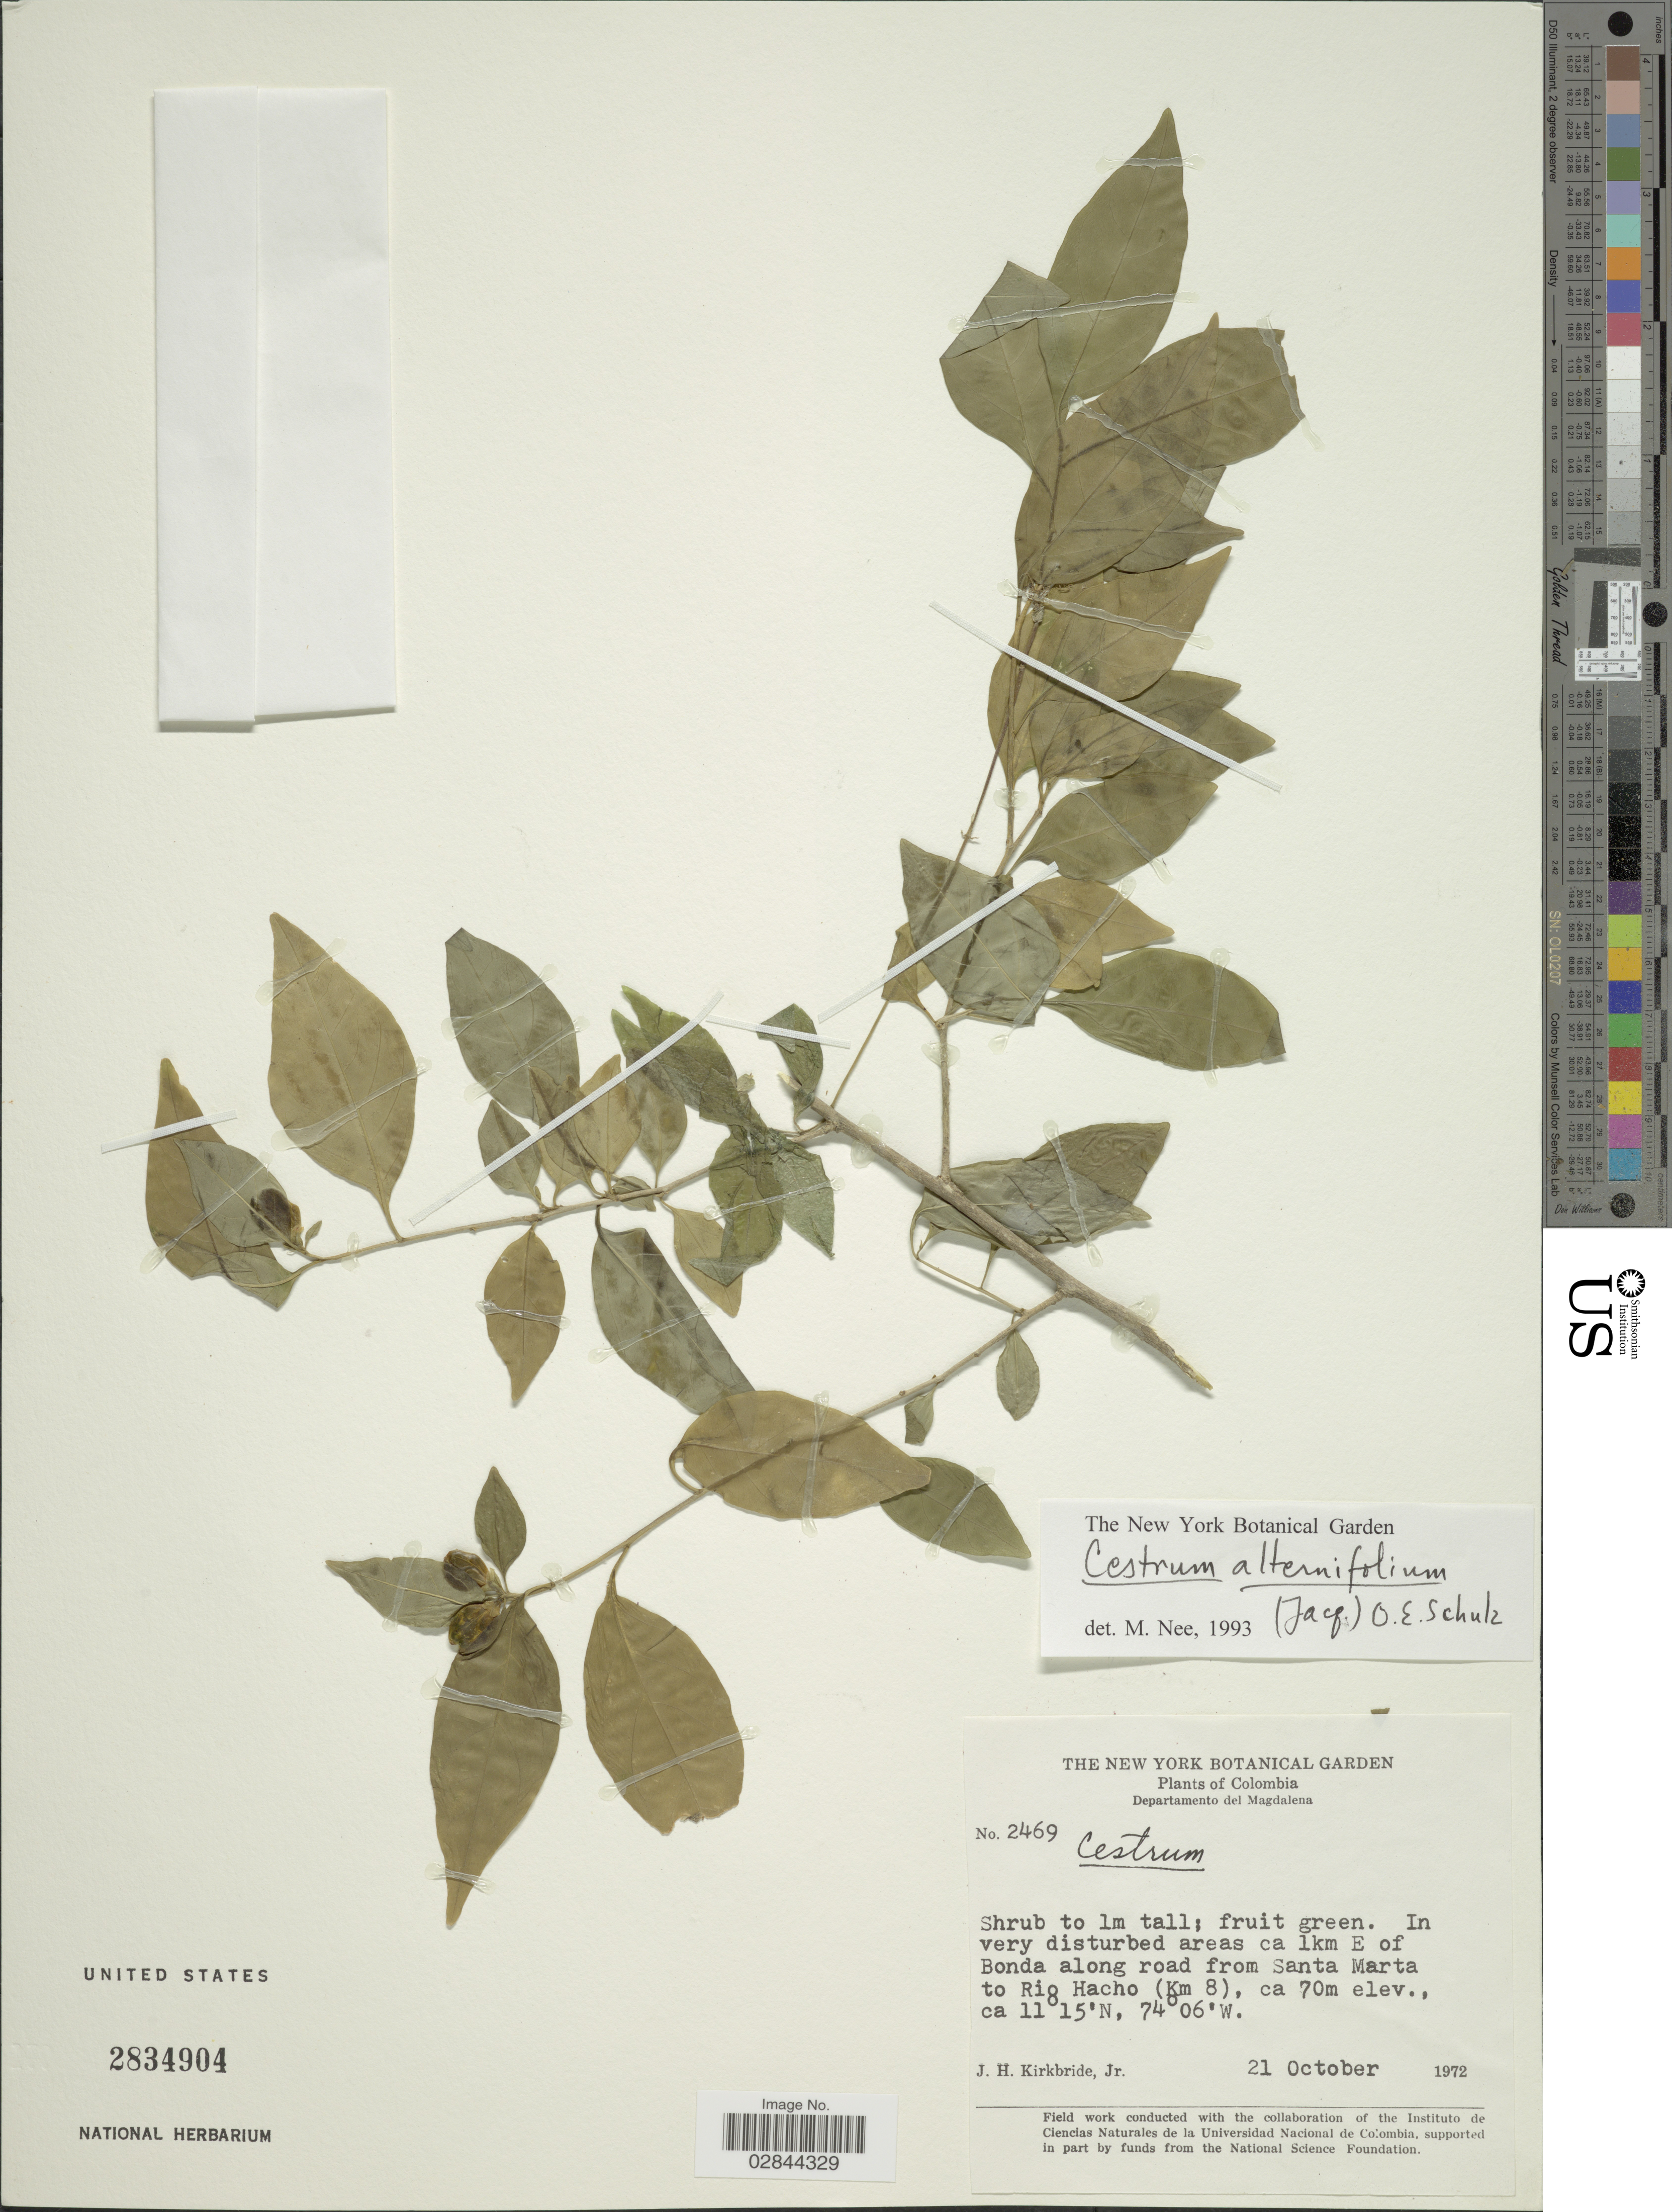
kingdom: Plantae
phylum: Tracheophyta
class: Magnoliopsida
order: Solanales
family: Solanaceae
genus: Cestrum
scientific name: Cestrum alternifolium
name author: (Jacq.) O.E. Schulz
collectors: J. H. Kirkbride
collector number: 2469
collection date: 1972-10-21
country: Colombia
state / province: Magdalena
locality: Departamento Magdalena, In very disturbed areas ca 1km E of Bonda along road from Santa Marta to Rio Hacho (Km8).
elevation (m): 70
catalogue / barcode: US 2834904